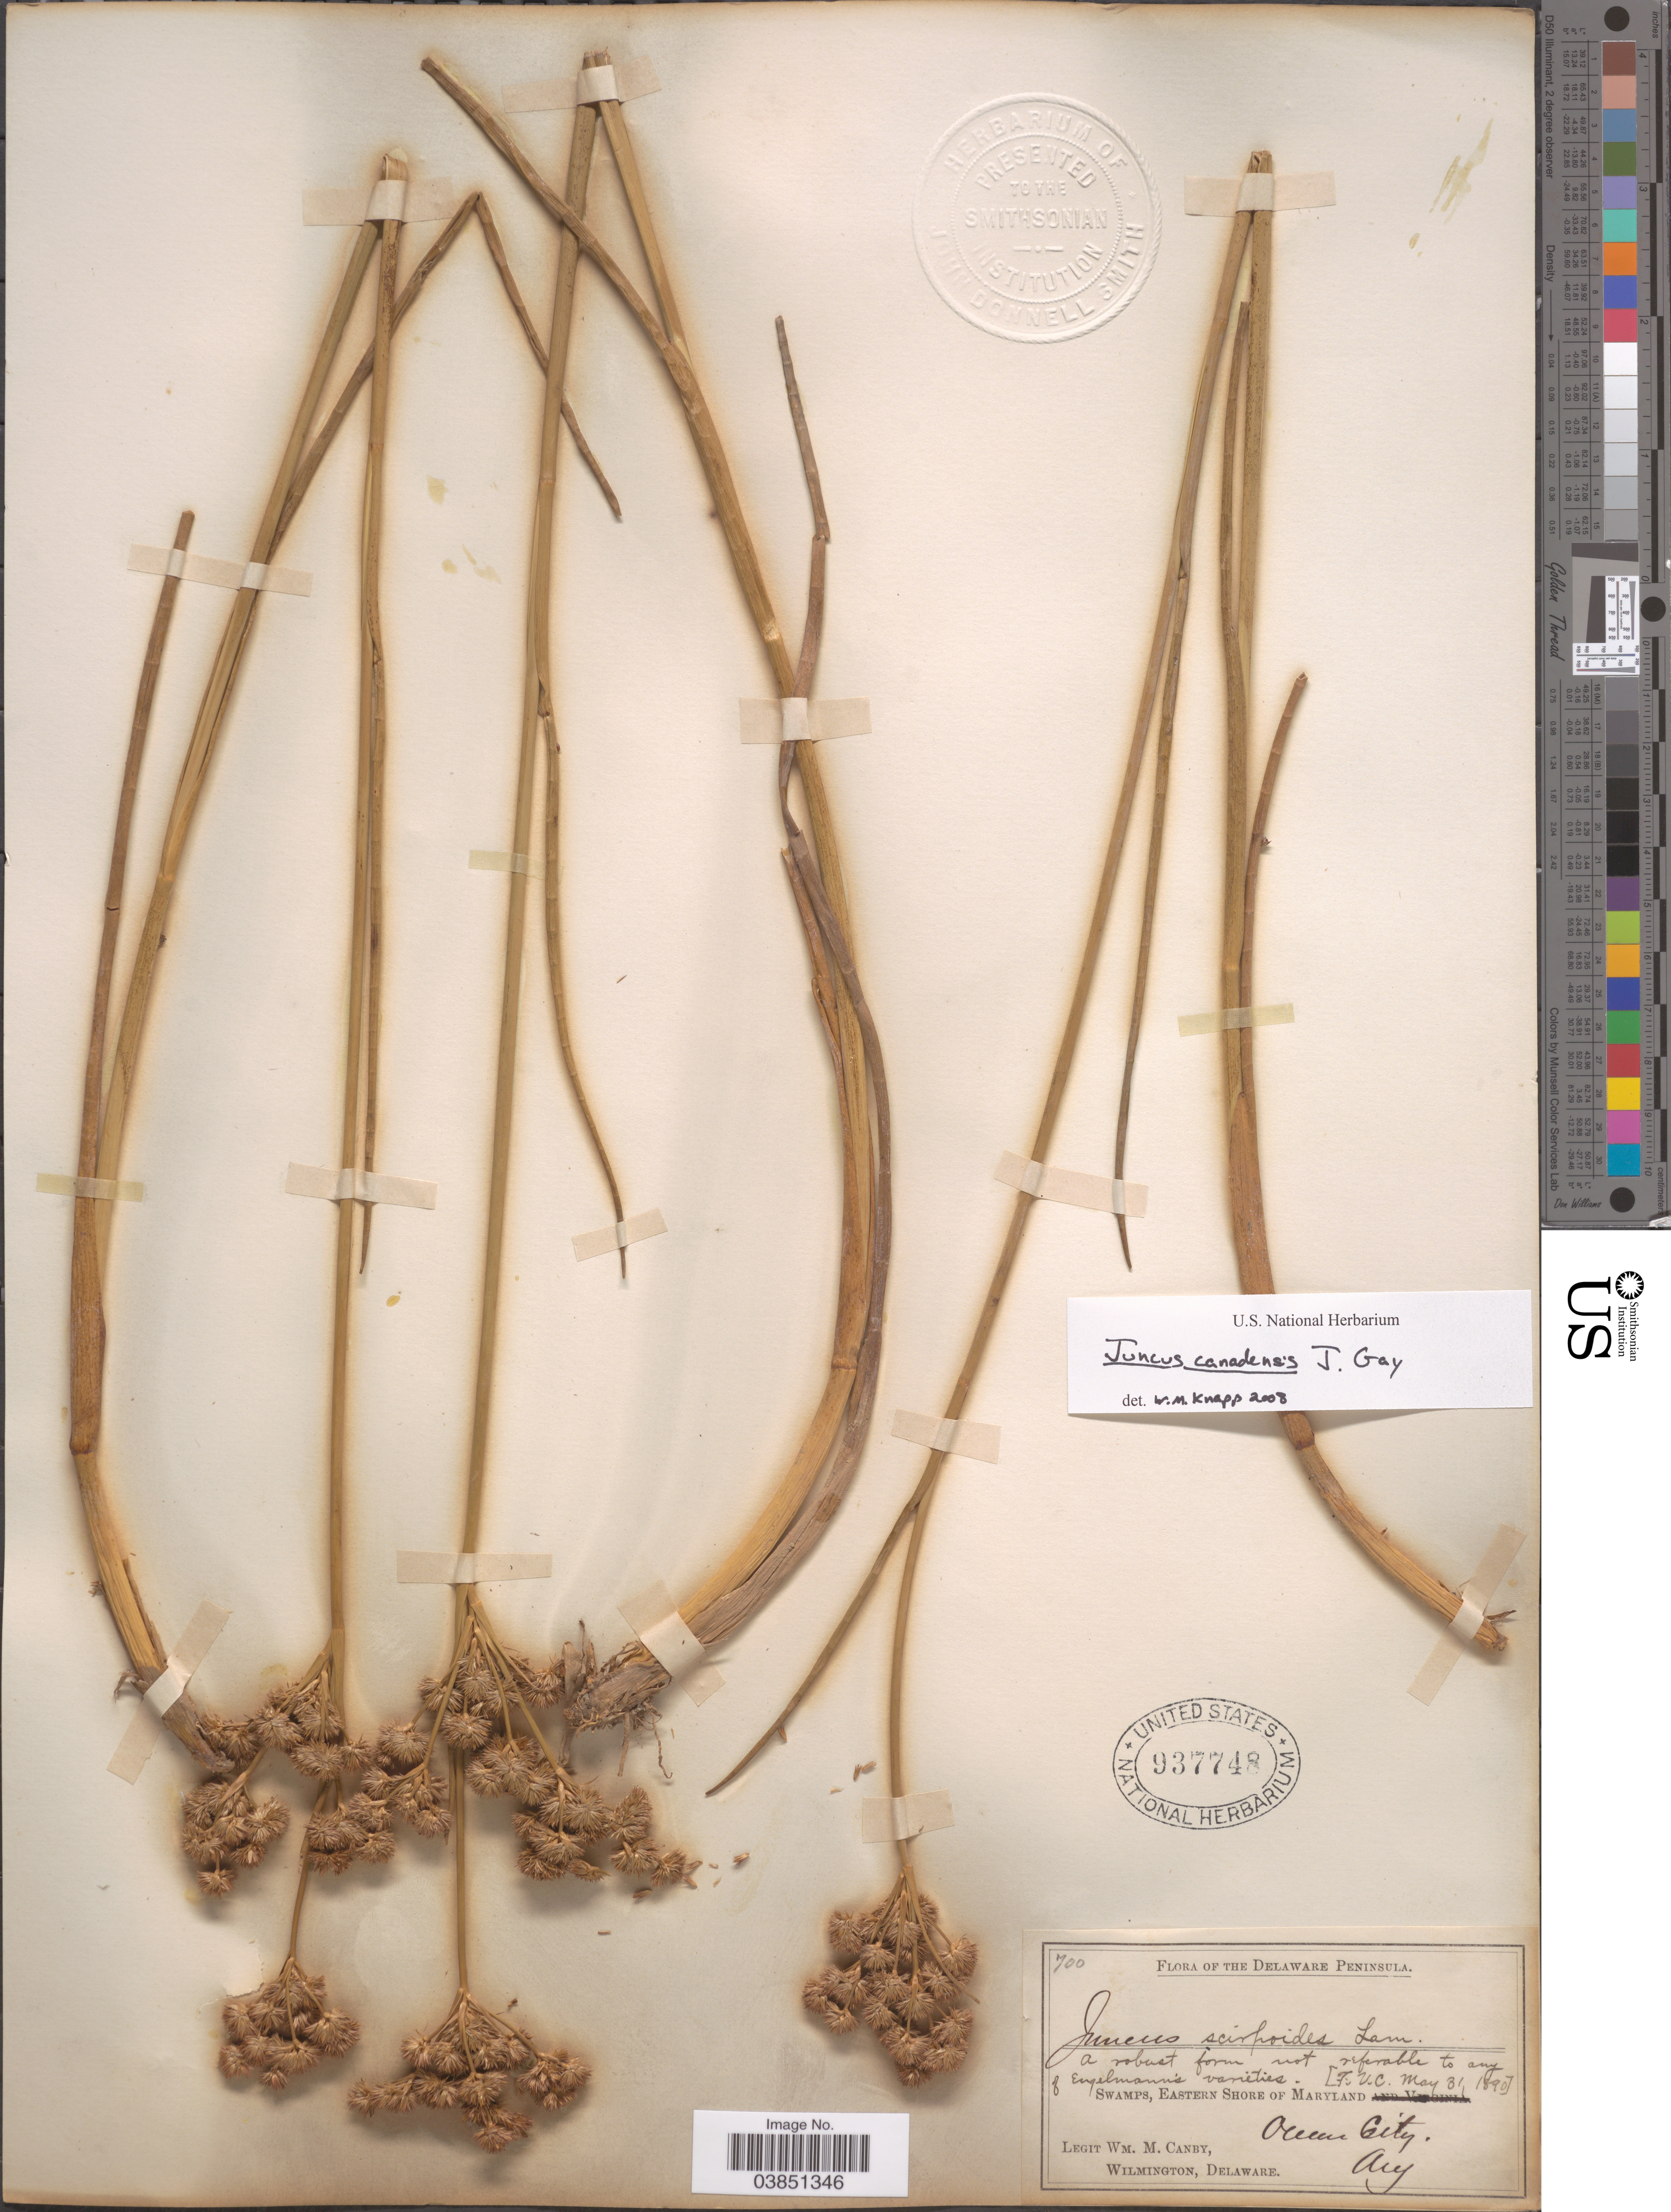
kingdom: Plantae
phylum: Tracheophyta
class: Liliopsida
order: Poales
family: Juncaceae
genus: Juncus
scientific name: Juncus canadensis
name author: J. Gay ex Laharpe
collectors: W. M. Canby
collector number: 700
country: United States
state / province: Maryland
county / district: Worcester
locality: Delaware Peninsula. Swamps, Eastern Shore of Maryland. Ocean City.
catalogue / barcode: US 937748